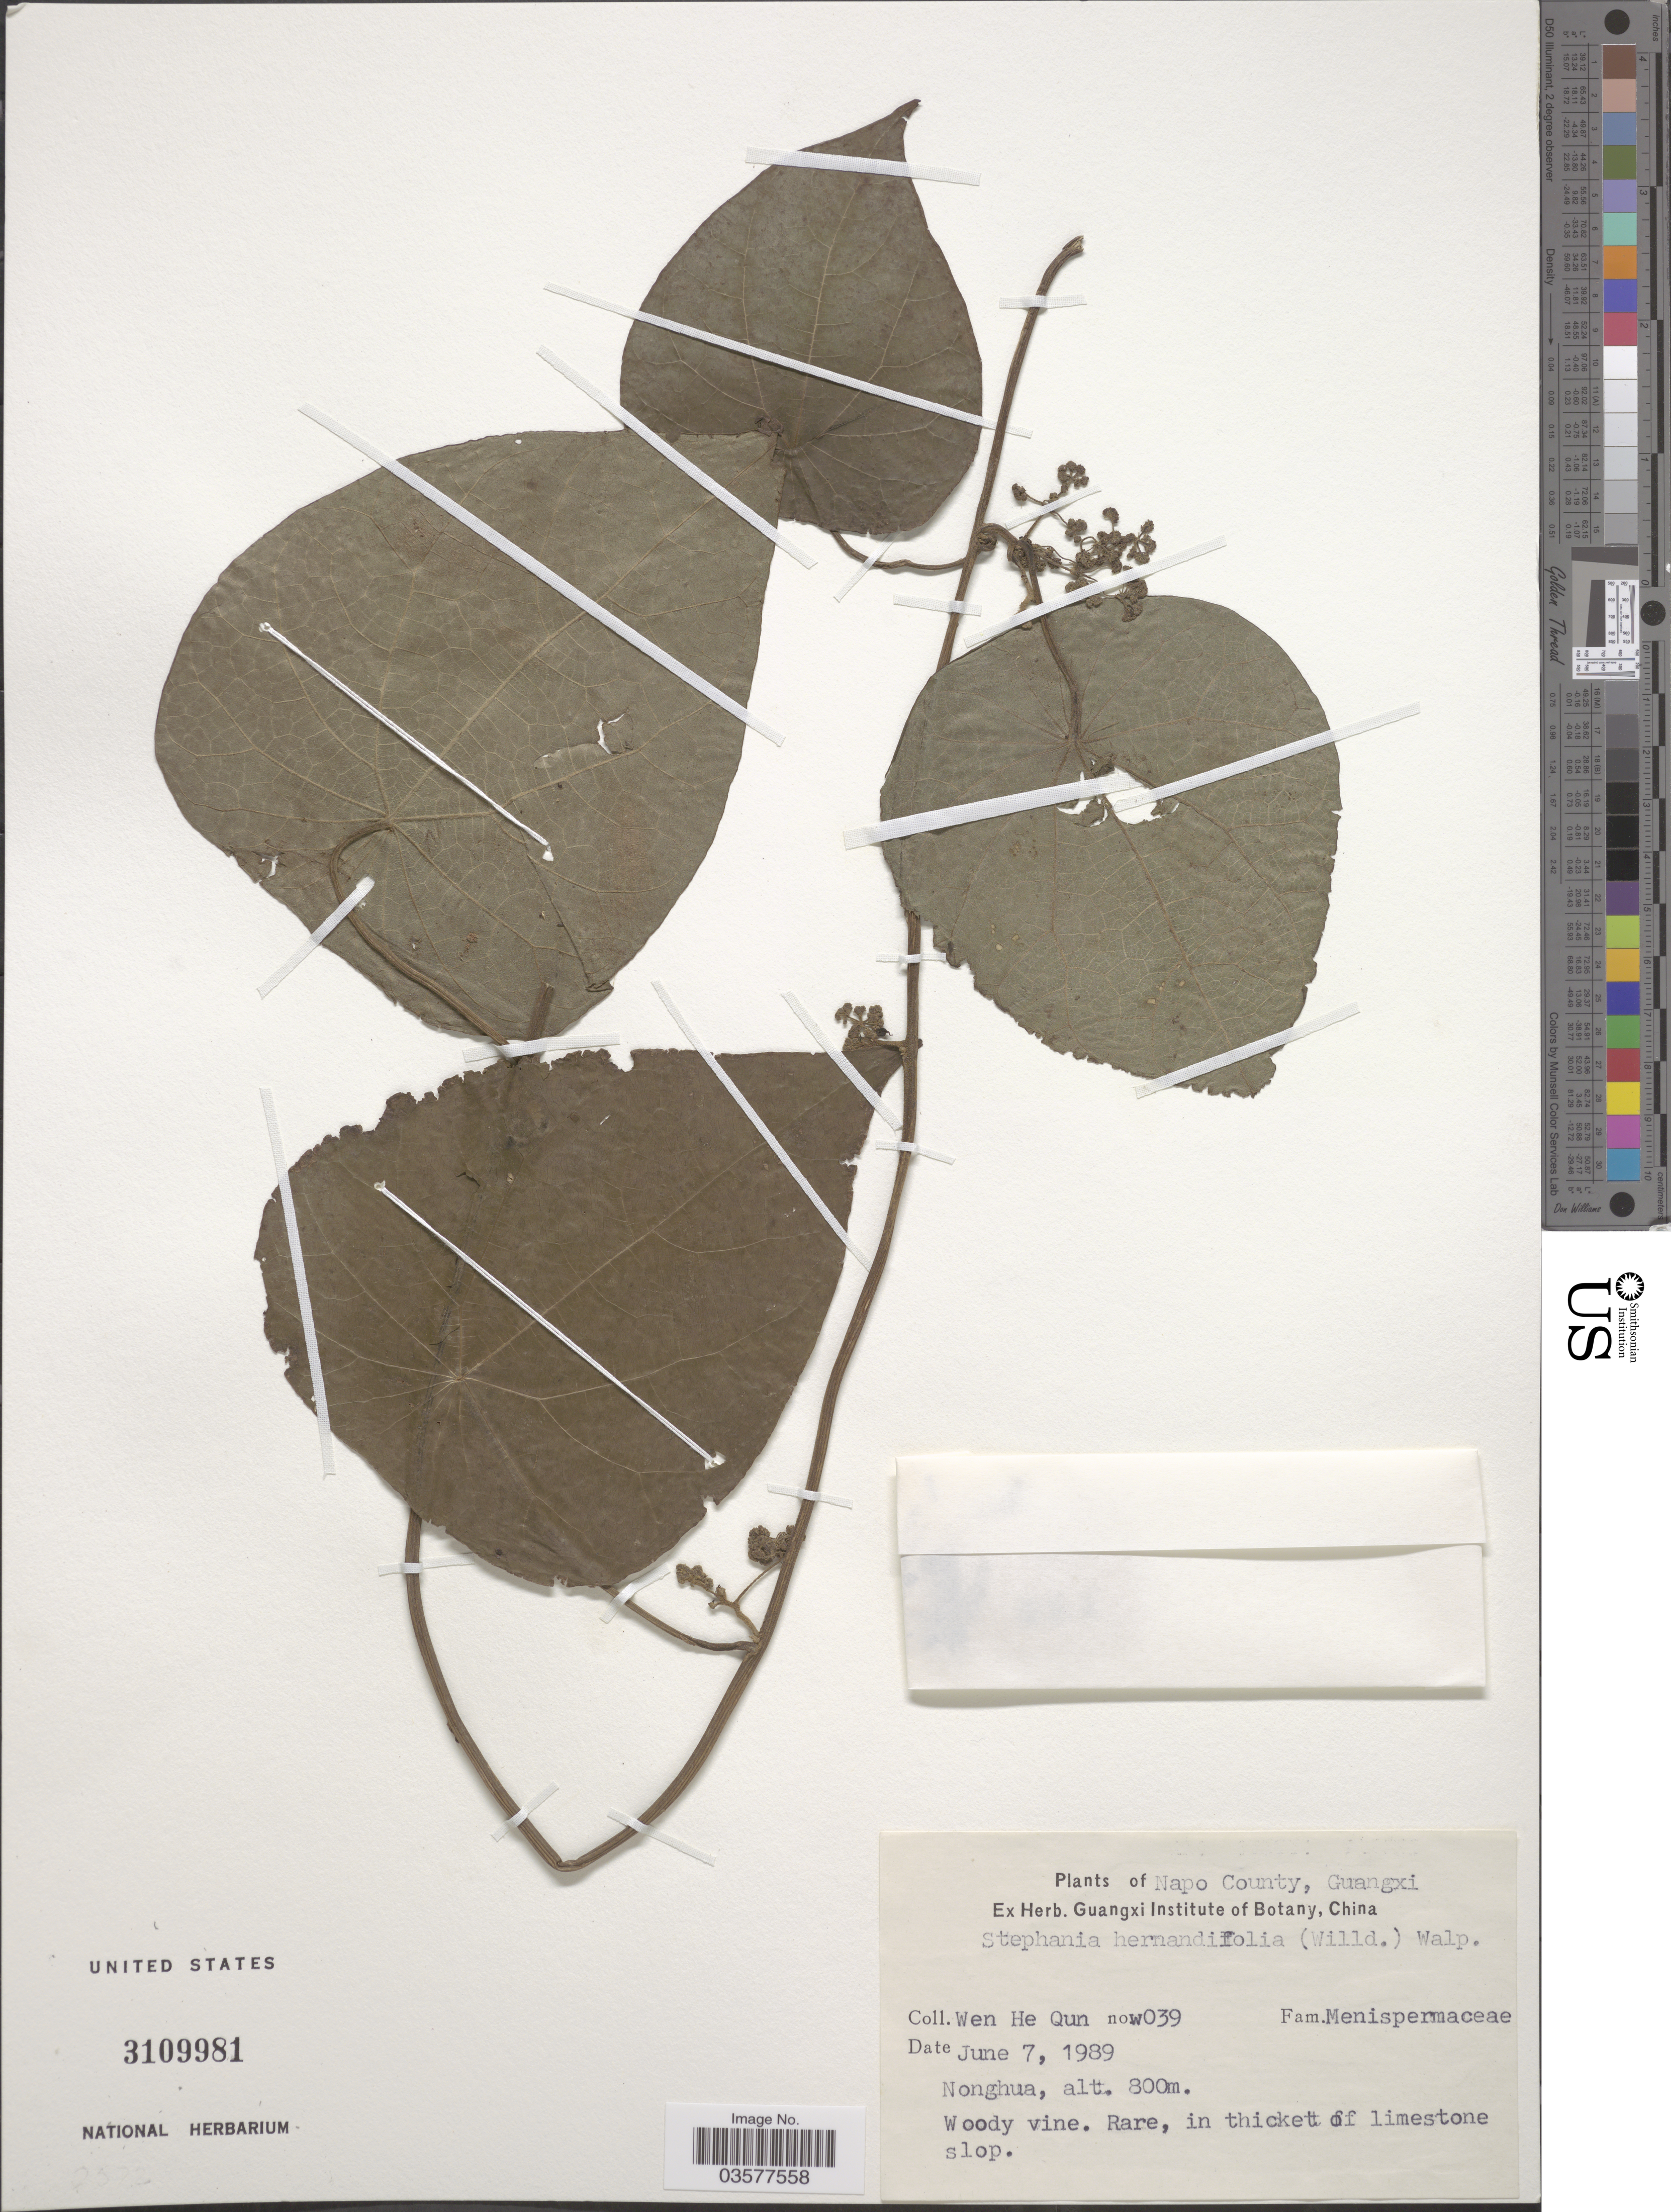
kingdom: Plantae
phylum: Tracheophyta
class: Magnoliopsida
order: Ranunculales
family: Menispermaceae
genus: Stephania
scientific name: Stephania hernandiifolia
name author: (Willd.) Walp.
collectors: W. Qun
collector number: w039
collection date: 1989-06-07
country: China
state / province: Guangxi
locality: Napo County. Nonghua.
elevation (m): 800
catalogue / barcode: US 3109981